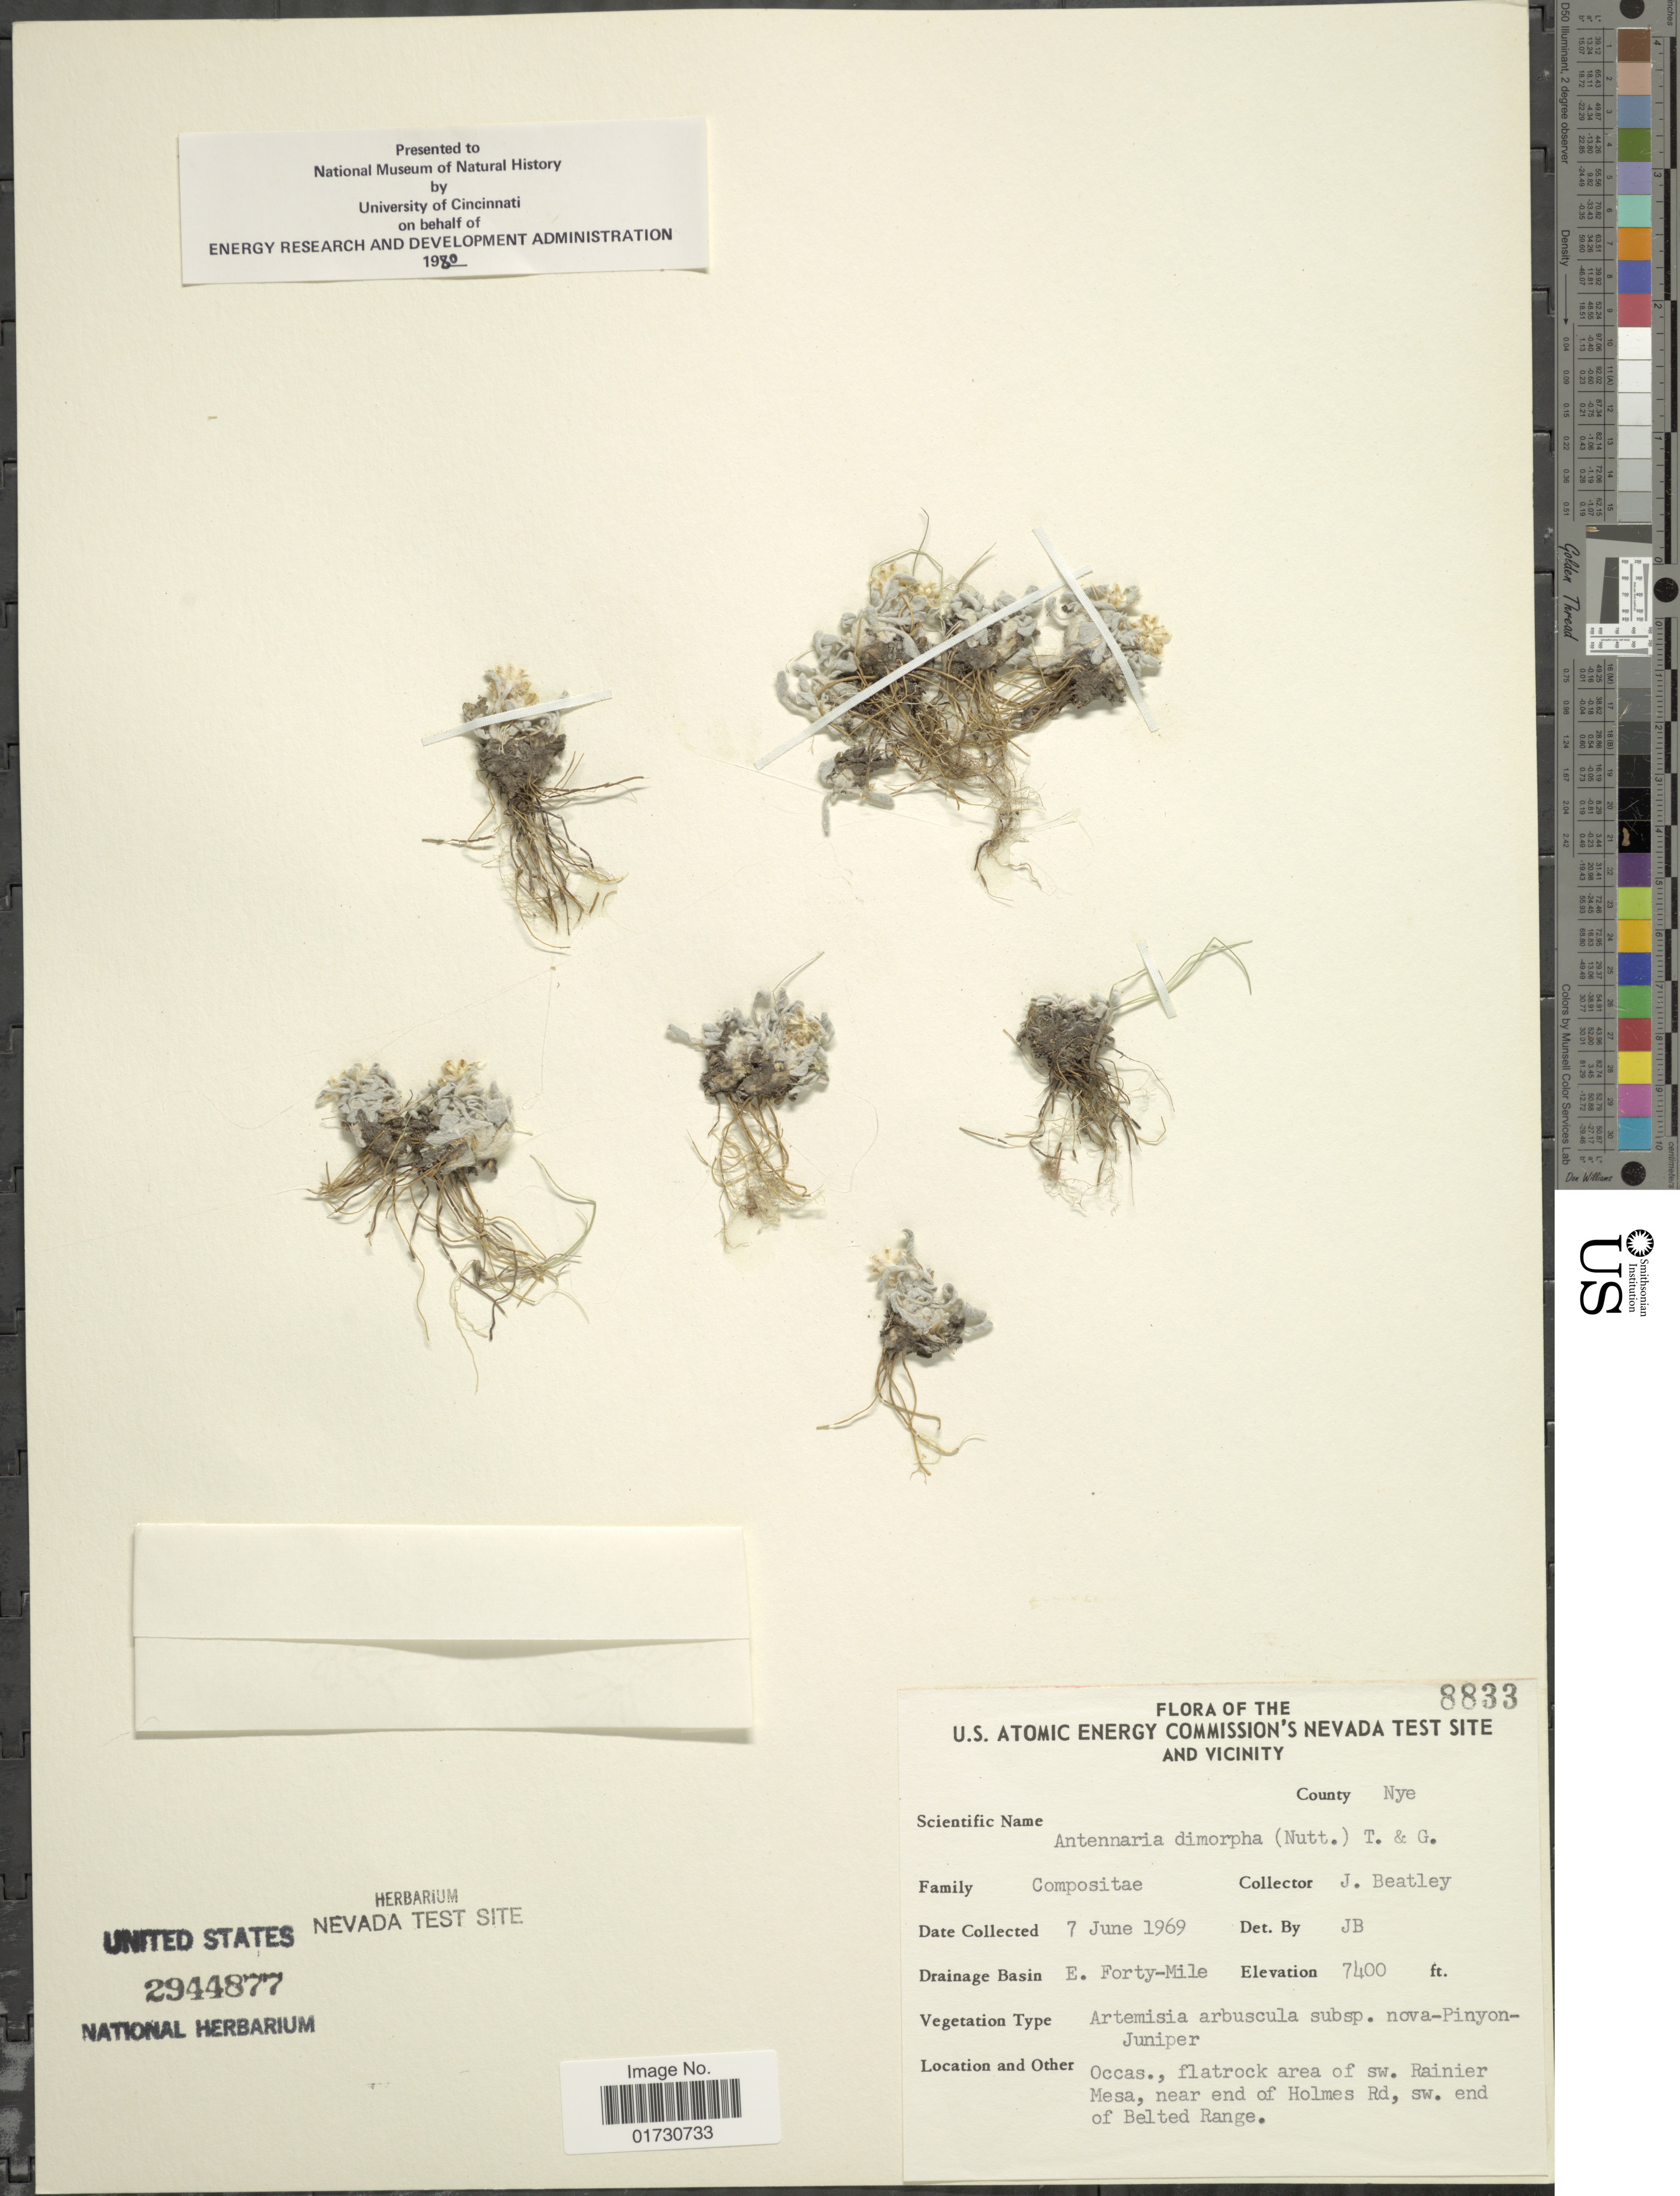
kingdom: Plantae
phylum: Tracheophyta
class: Magnoliopsida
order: Asterales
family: Asteraceae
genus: Antennaria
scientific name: Antennaria dimorpha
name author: (Nutt.) Torr. & A. Gray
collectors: J. C. Beatley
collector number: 8833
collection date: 1969-06-07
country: United States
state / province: Nevada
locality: U. S. Atomic Energy Commission's Nevada Test Site And Vicinity, County Nye, Drainage Basin E. Forty-Mile, Occas., flatrock area of sw. Rainier Mesa, near end of Holmes Rd, s. end of Belted Range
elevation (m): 2256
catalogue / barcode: US 2944877